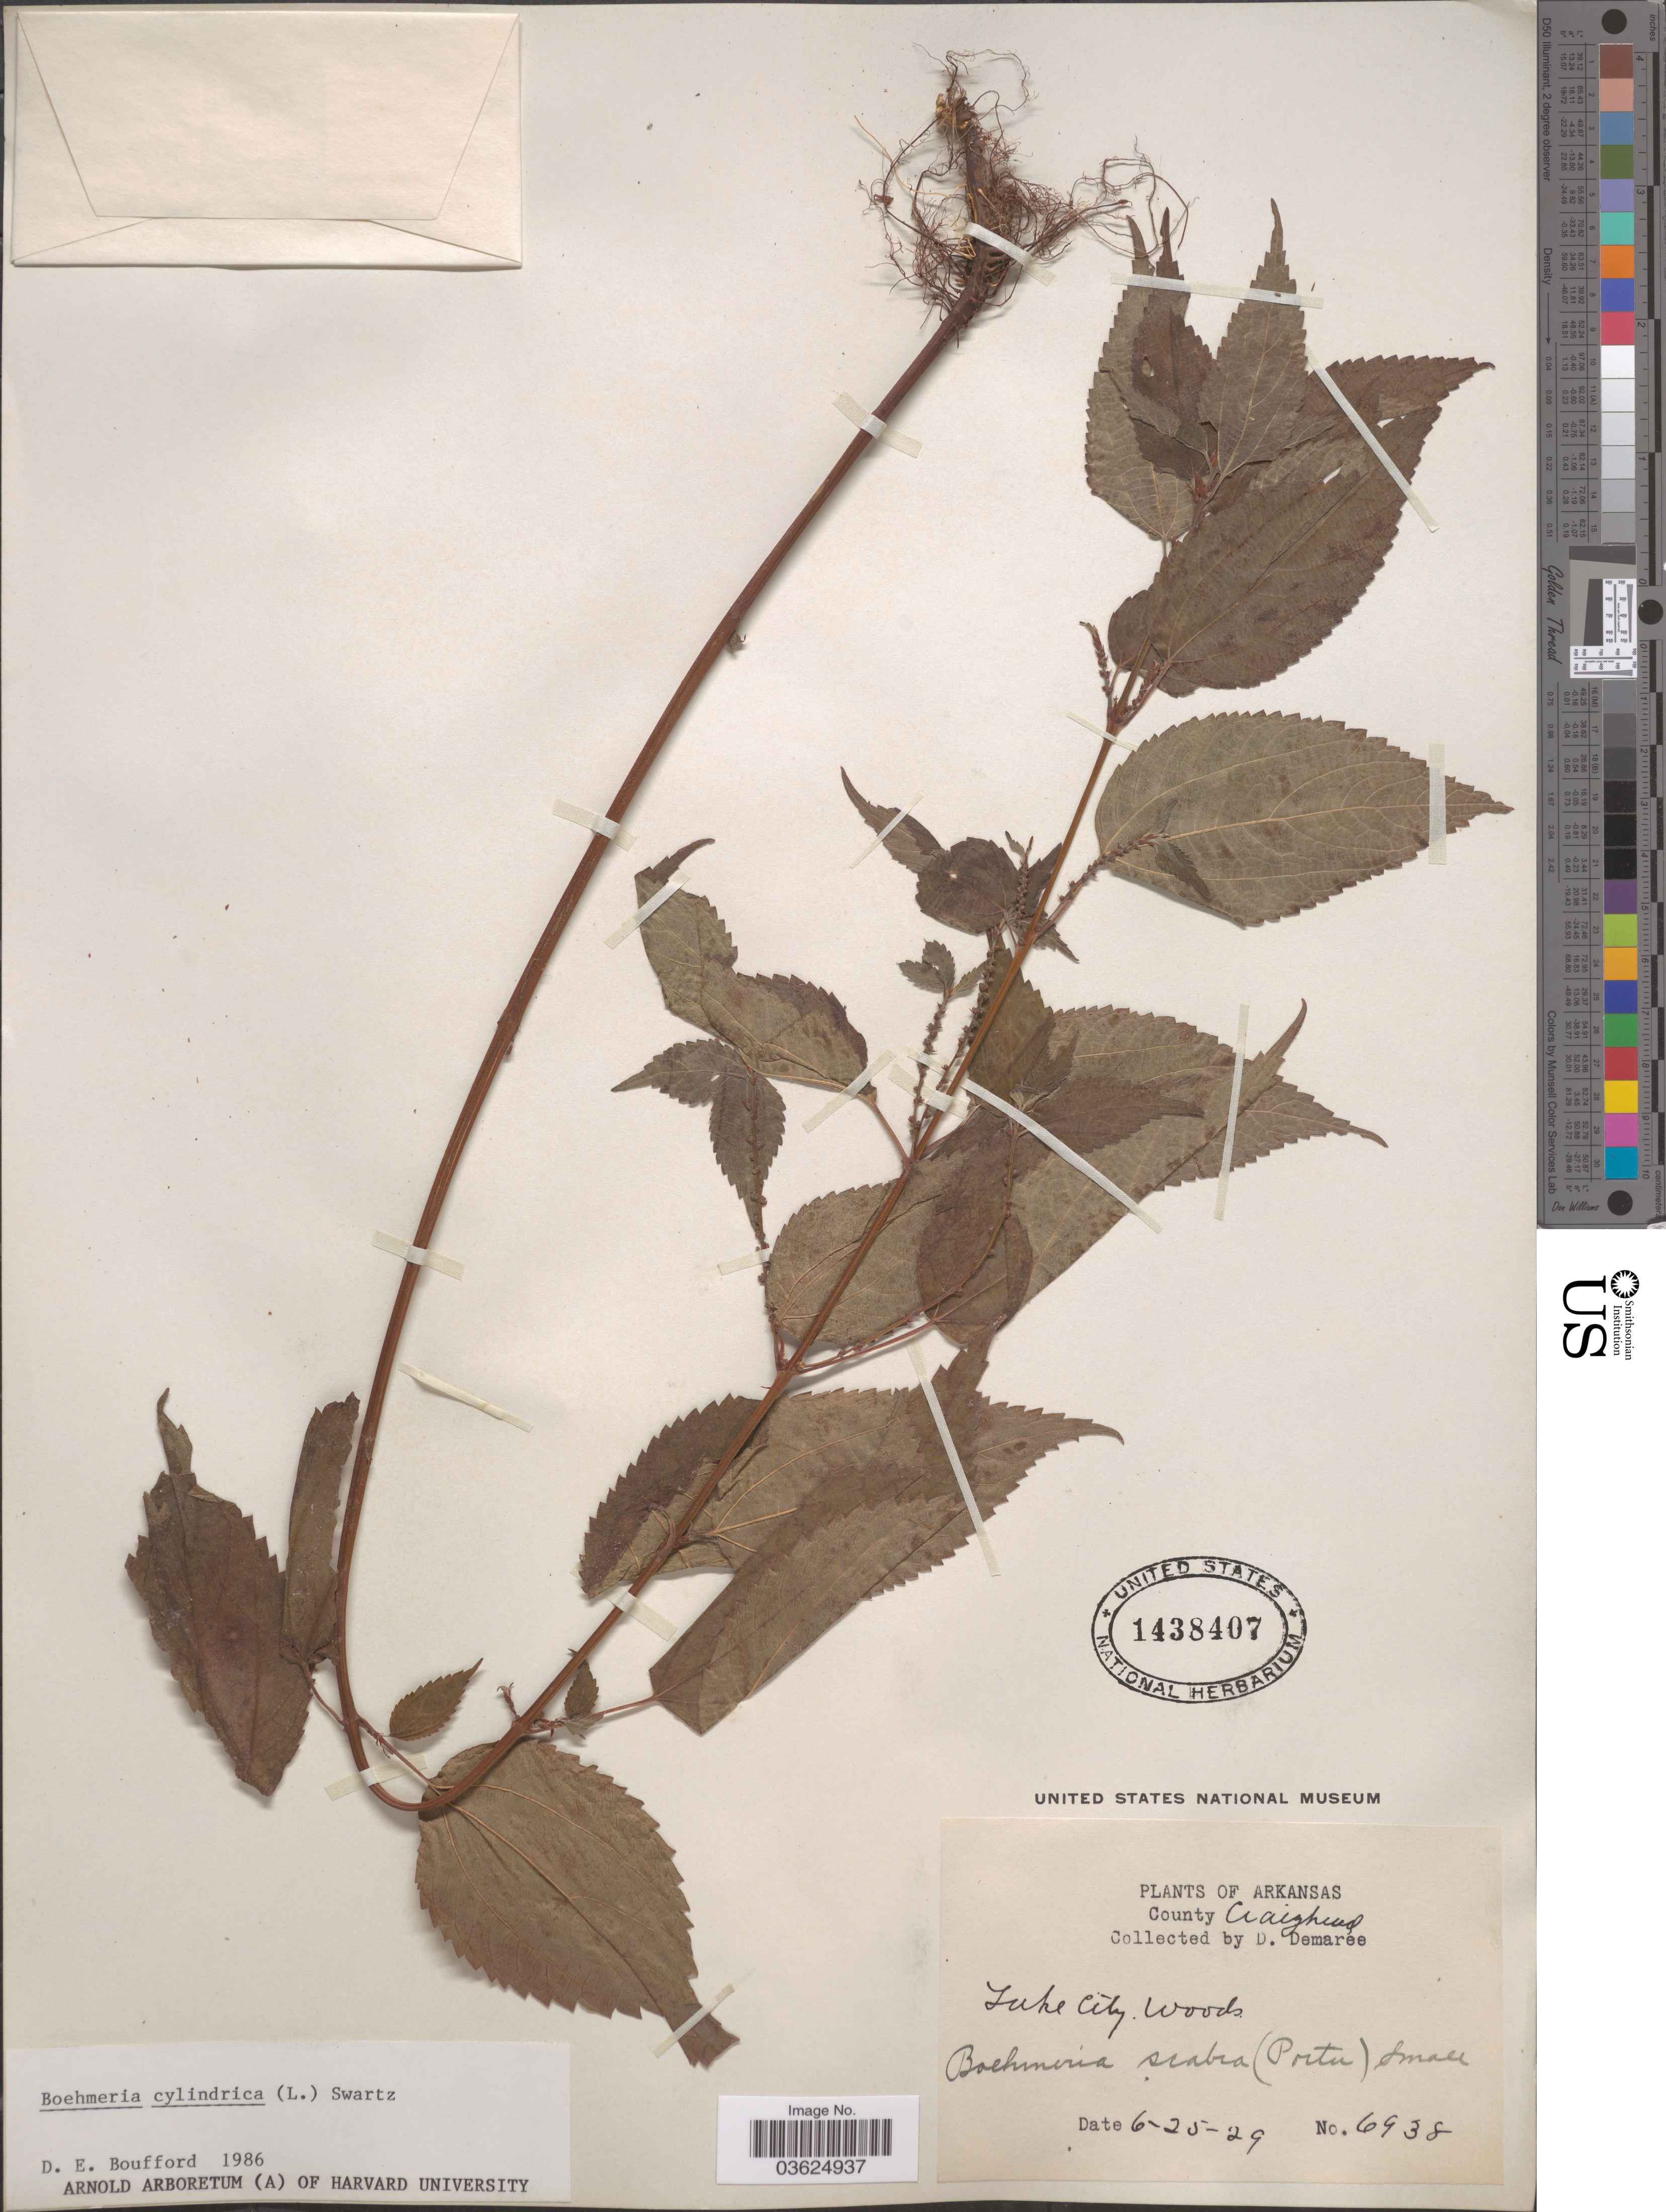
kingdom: Plantae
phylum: Tracheophyta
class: Magnoliopsida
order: Rosales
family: Urticaceae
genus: Boehmeria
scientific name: Boehmeria drummondiana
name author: Wedd.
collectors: D. Demaree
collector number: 6938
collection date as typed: Transcribed d/m/y: 25/6/29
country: United States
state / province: Arkansas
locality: County Craighead. Lake City.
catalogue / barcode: US 1438407